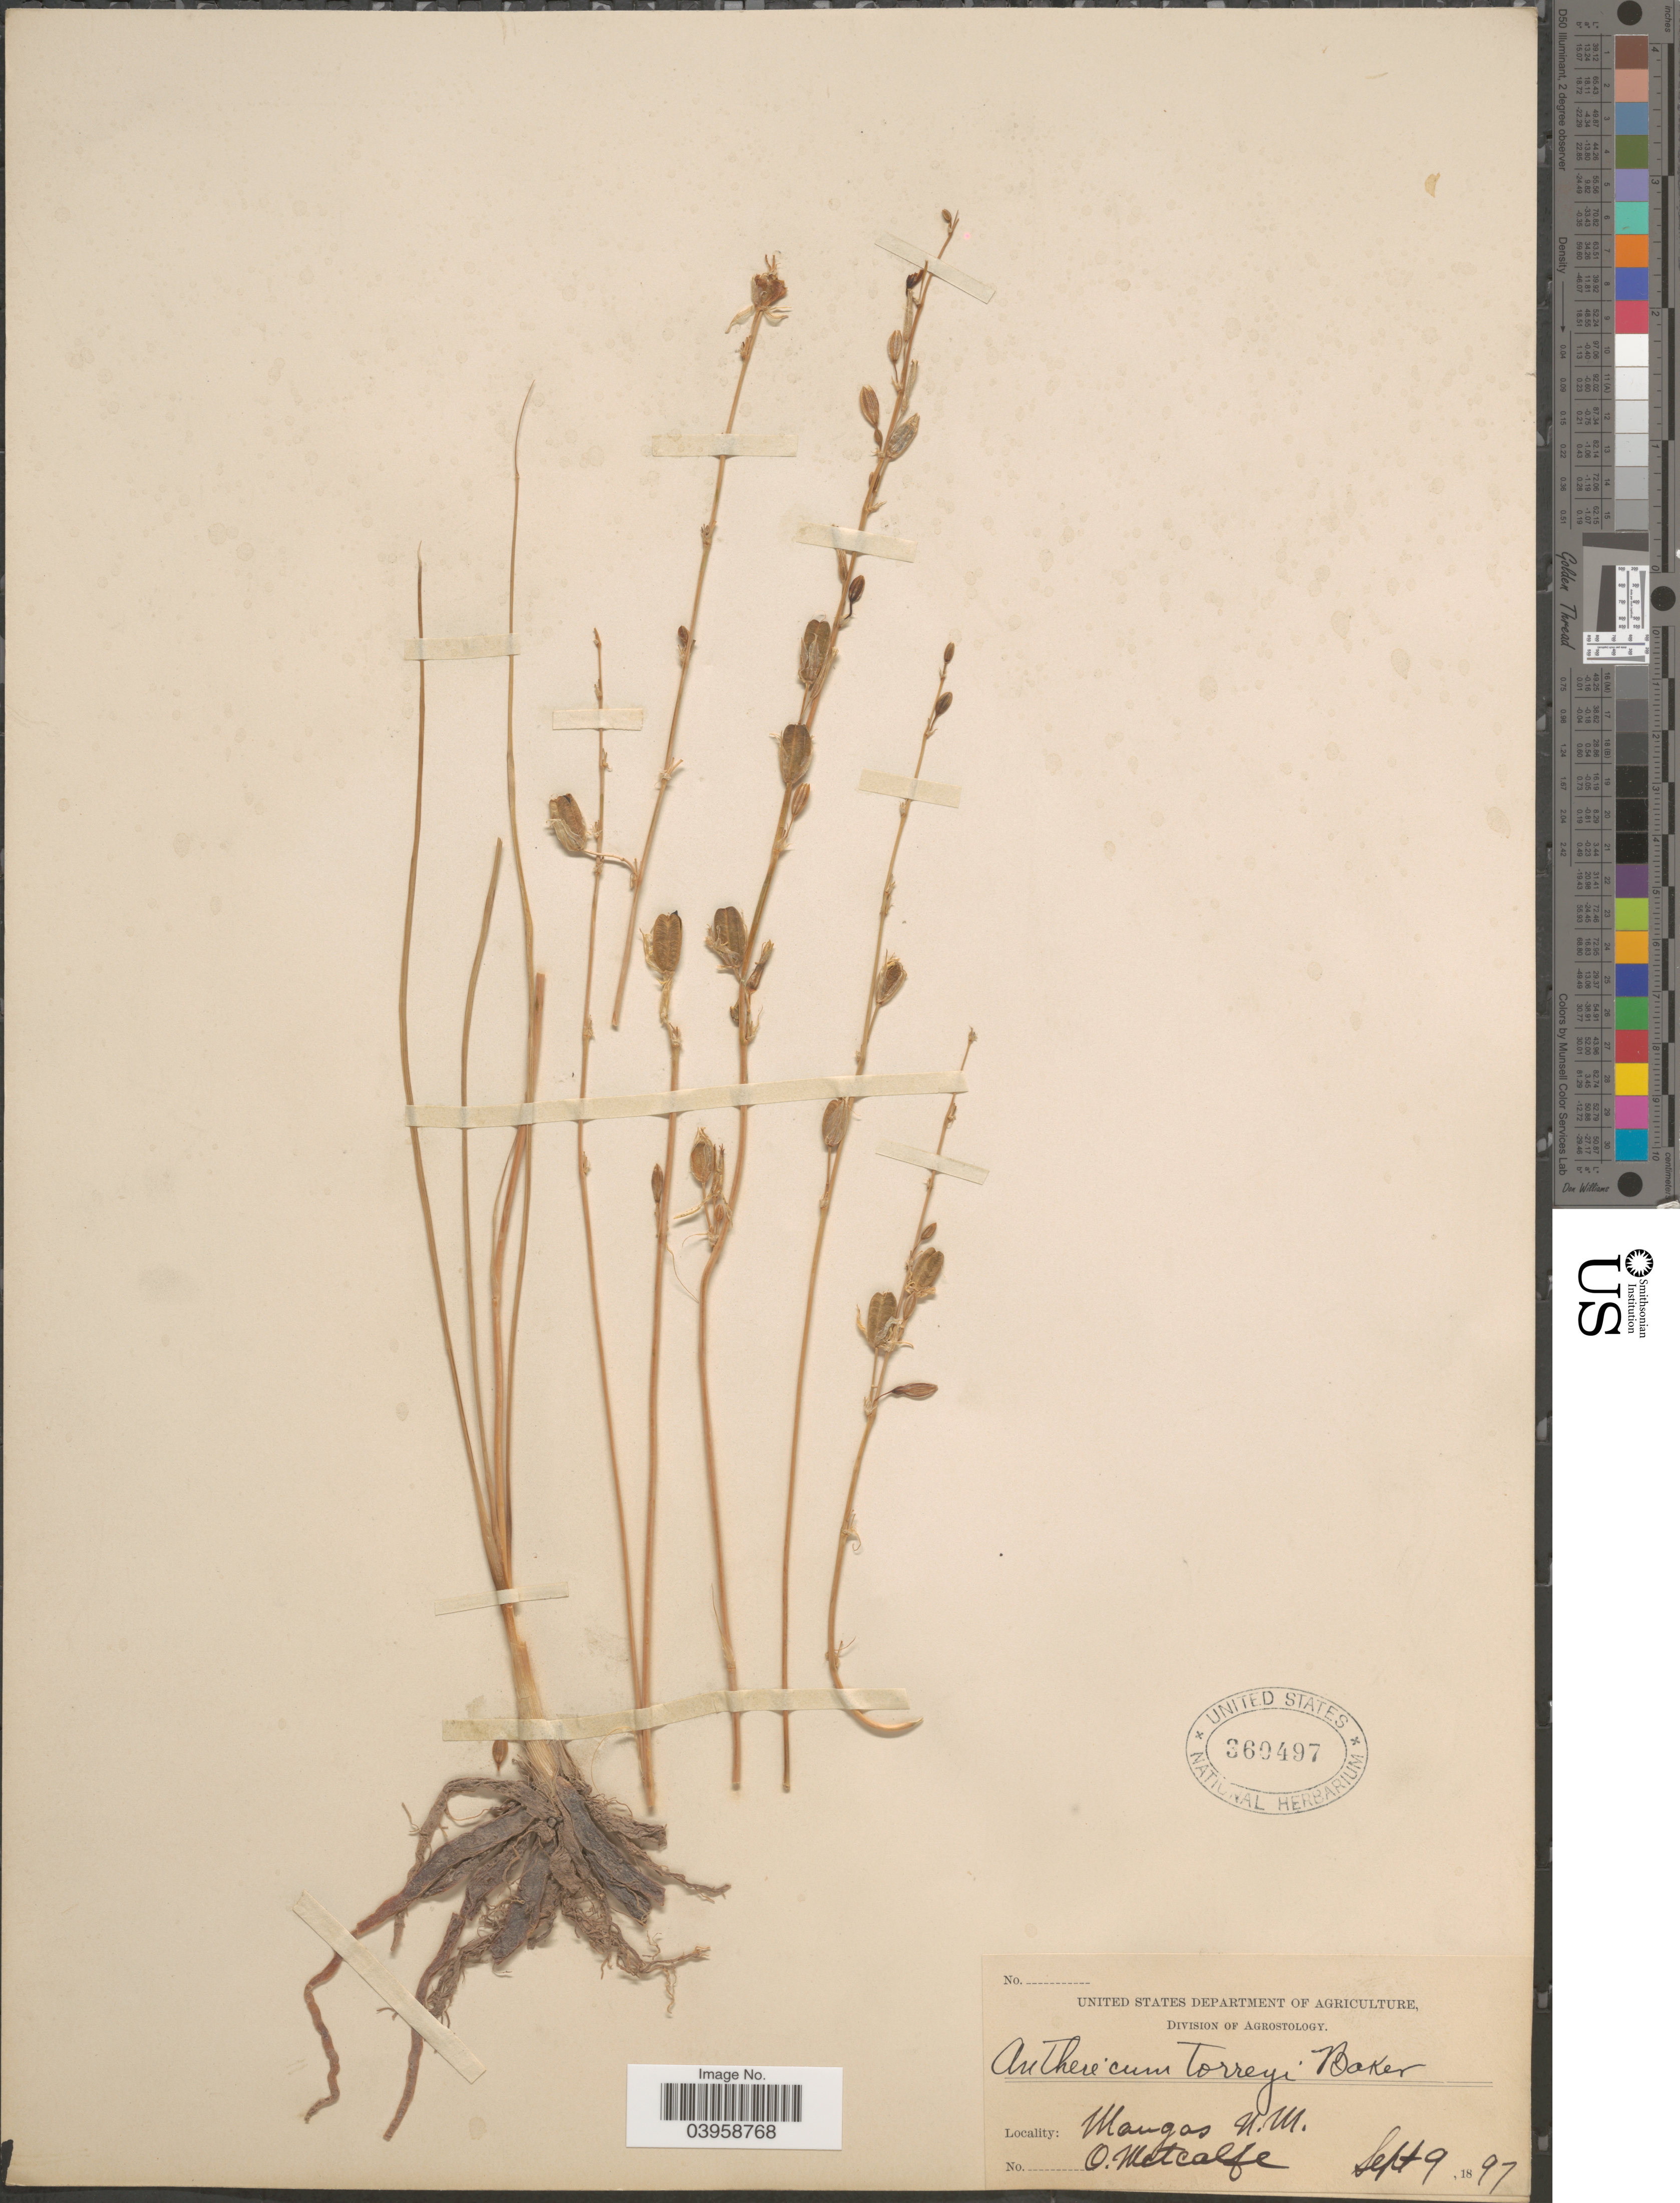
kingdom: Plantae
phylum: Tracheophyta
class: Liliopsida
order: Asparagales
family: Asparagaceae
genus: Anthericum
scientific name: Anthericum torreyi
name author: Baker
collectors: O. Metcalfe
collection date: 1897-09-09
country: United States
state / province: New Mexico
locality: Mangas.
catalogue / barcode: US 360497